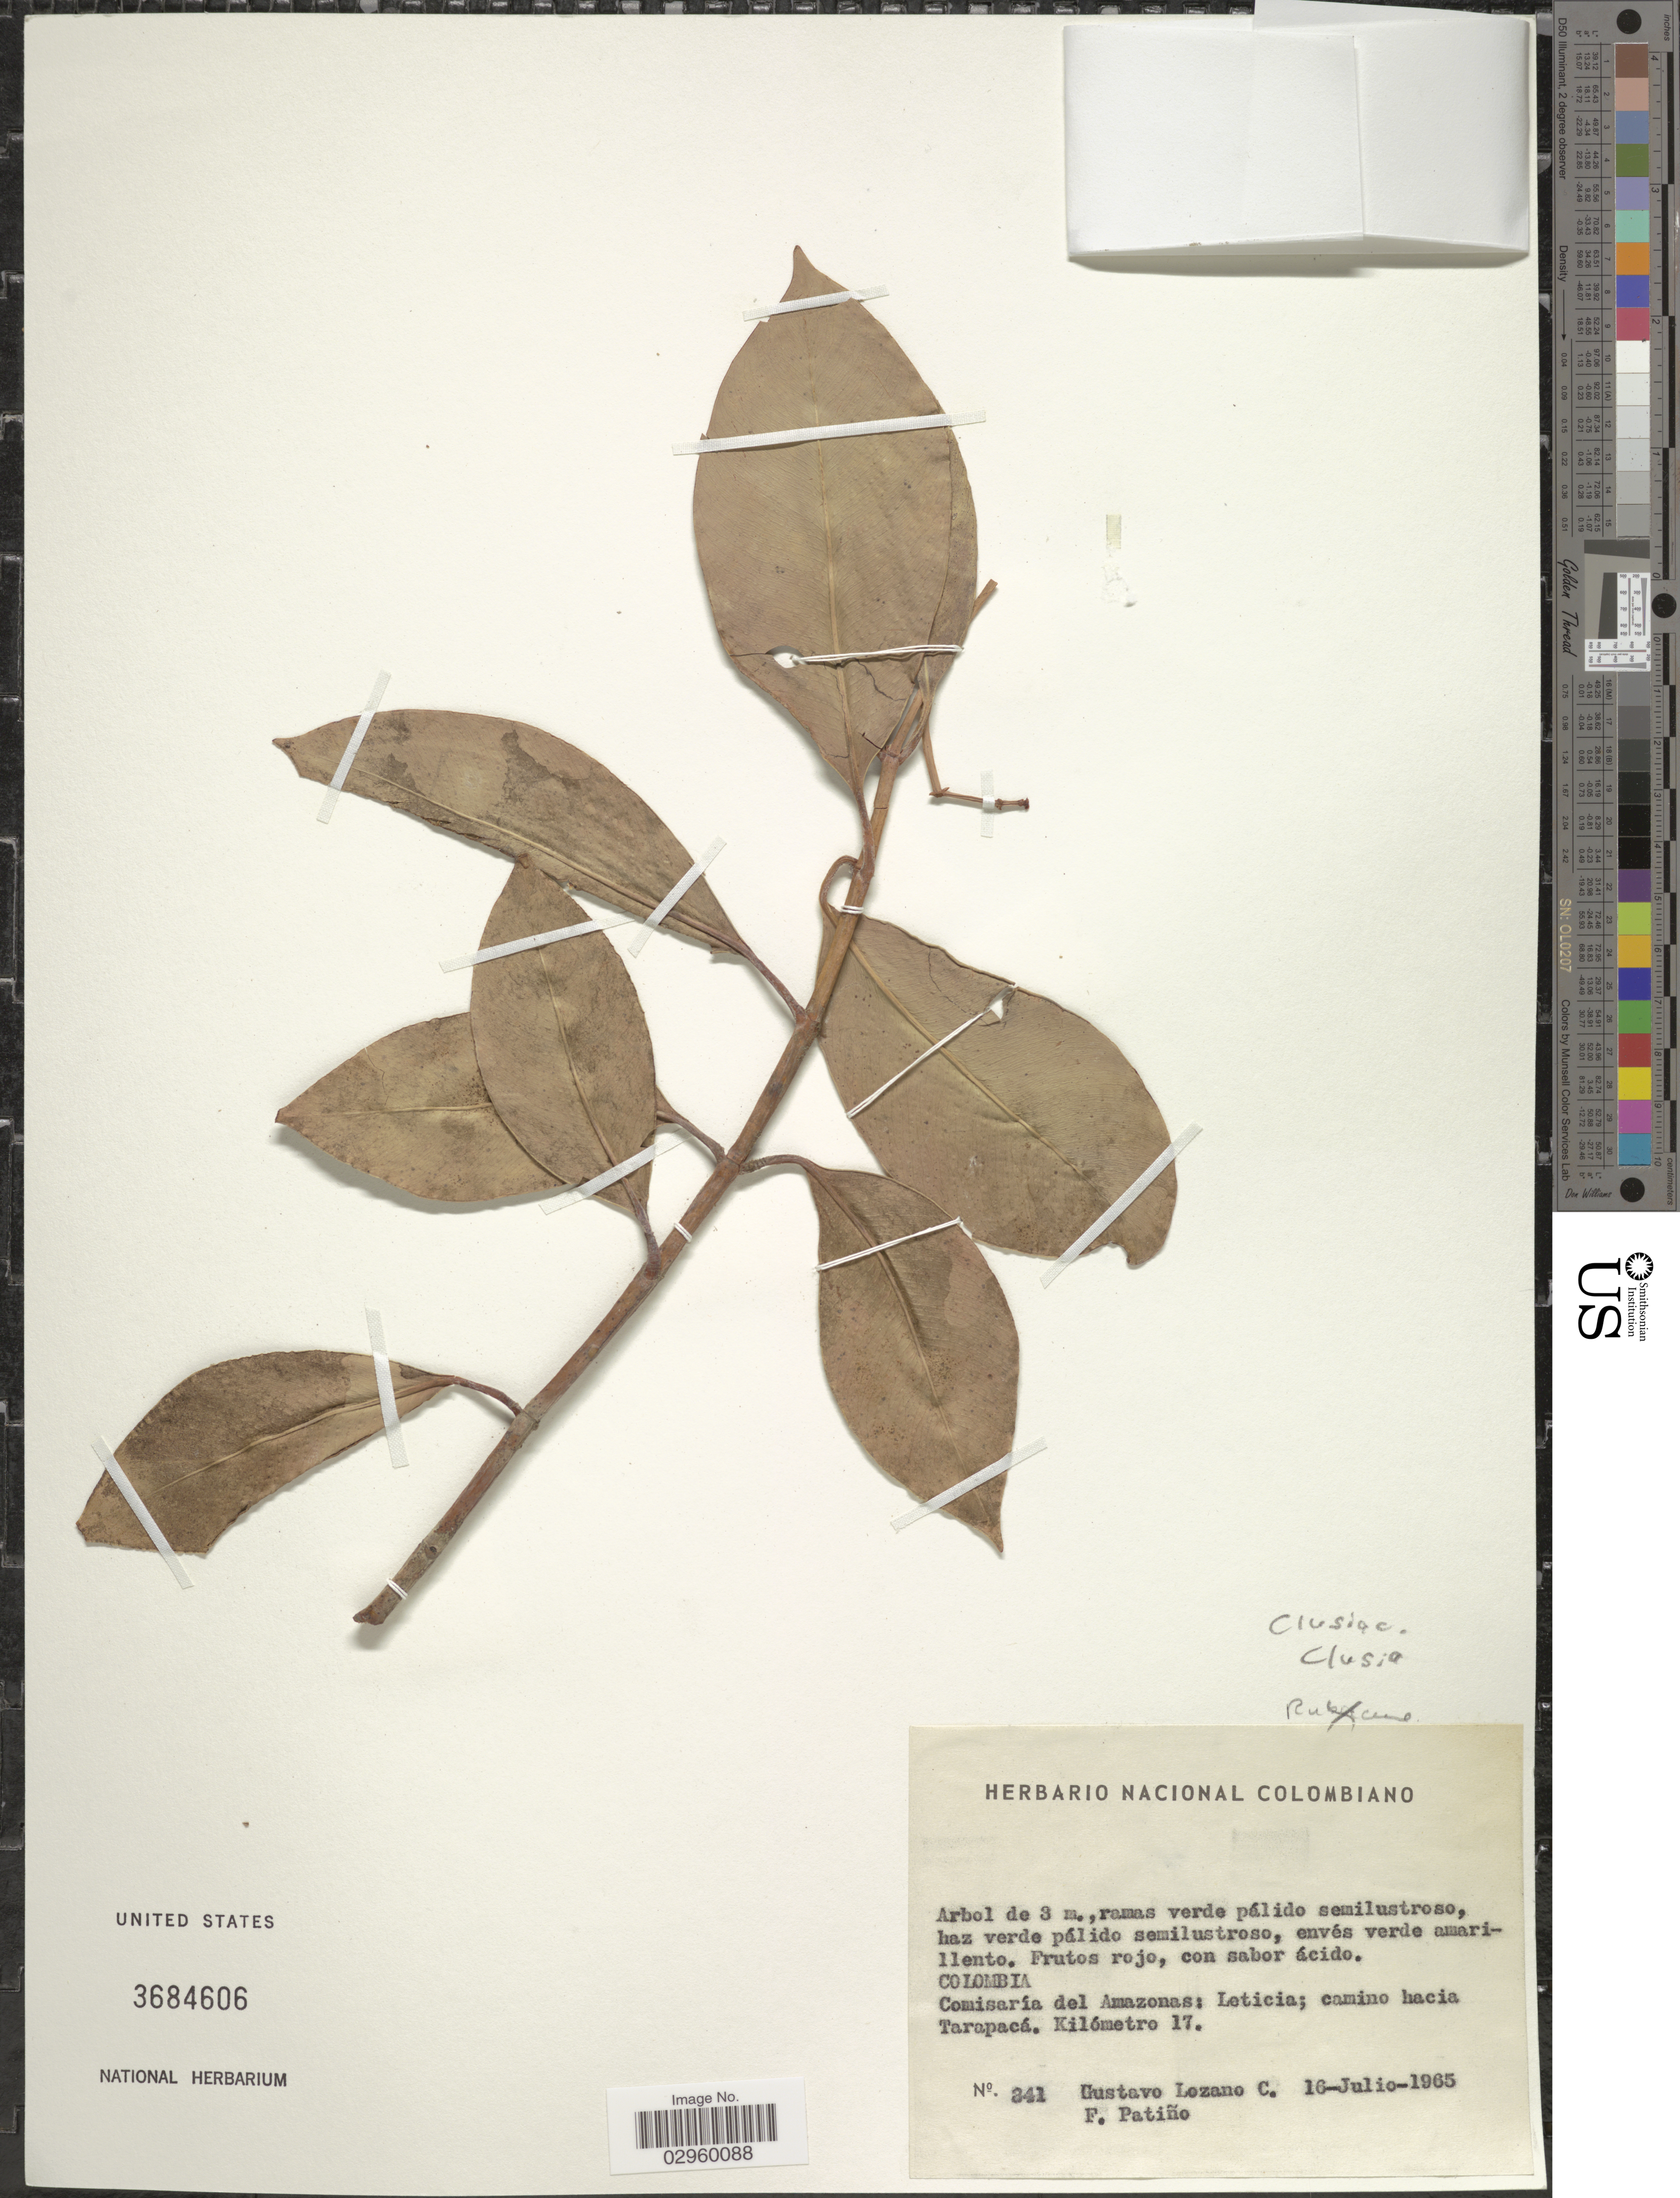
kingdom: Plantae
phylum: Tracheophyta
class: Magnoliopsida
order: Malpighiales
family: Clusiaceae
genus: Clusia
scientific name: Clusia sp.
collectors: G. Lozano-Contreras & F. Patino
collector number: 241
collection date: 1965-07-16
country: Colombia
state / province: Amazônas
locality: Comisaría del Amazonas: Leticia; camino hacia Tarapacá, Kilómetro 17.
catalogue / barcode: US 3684606